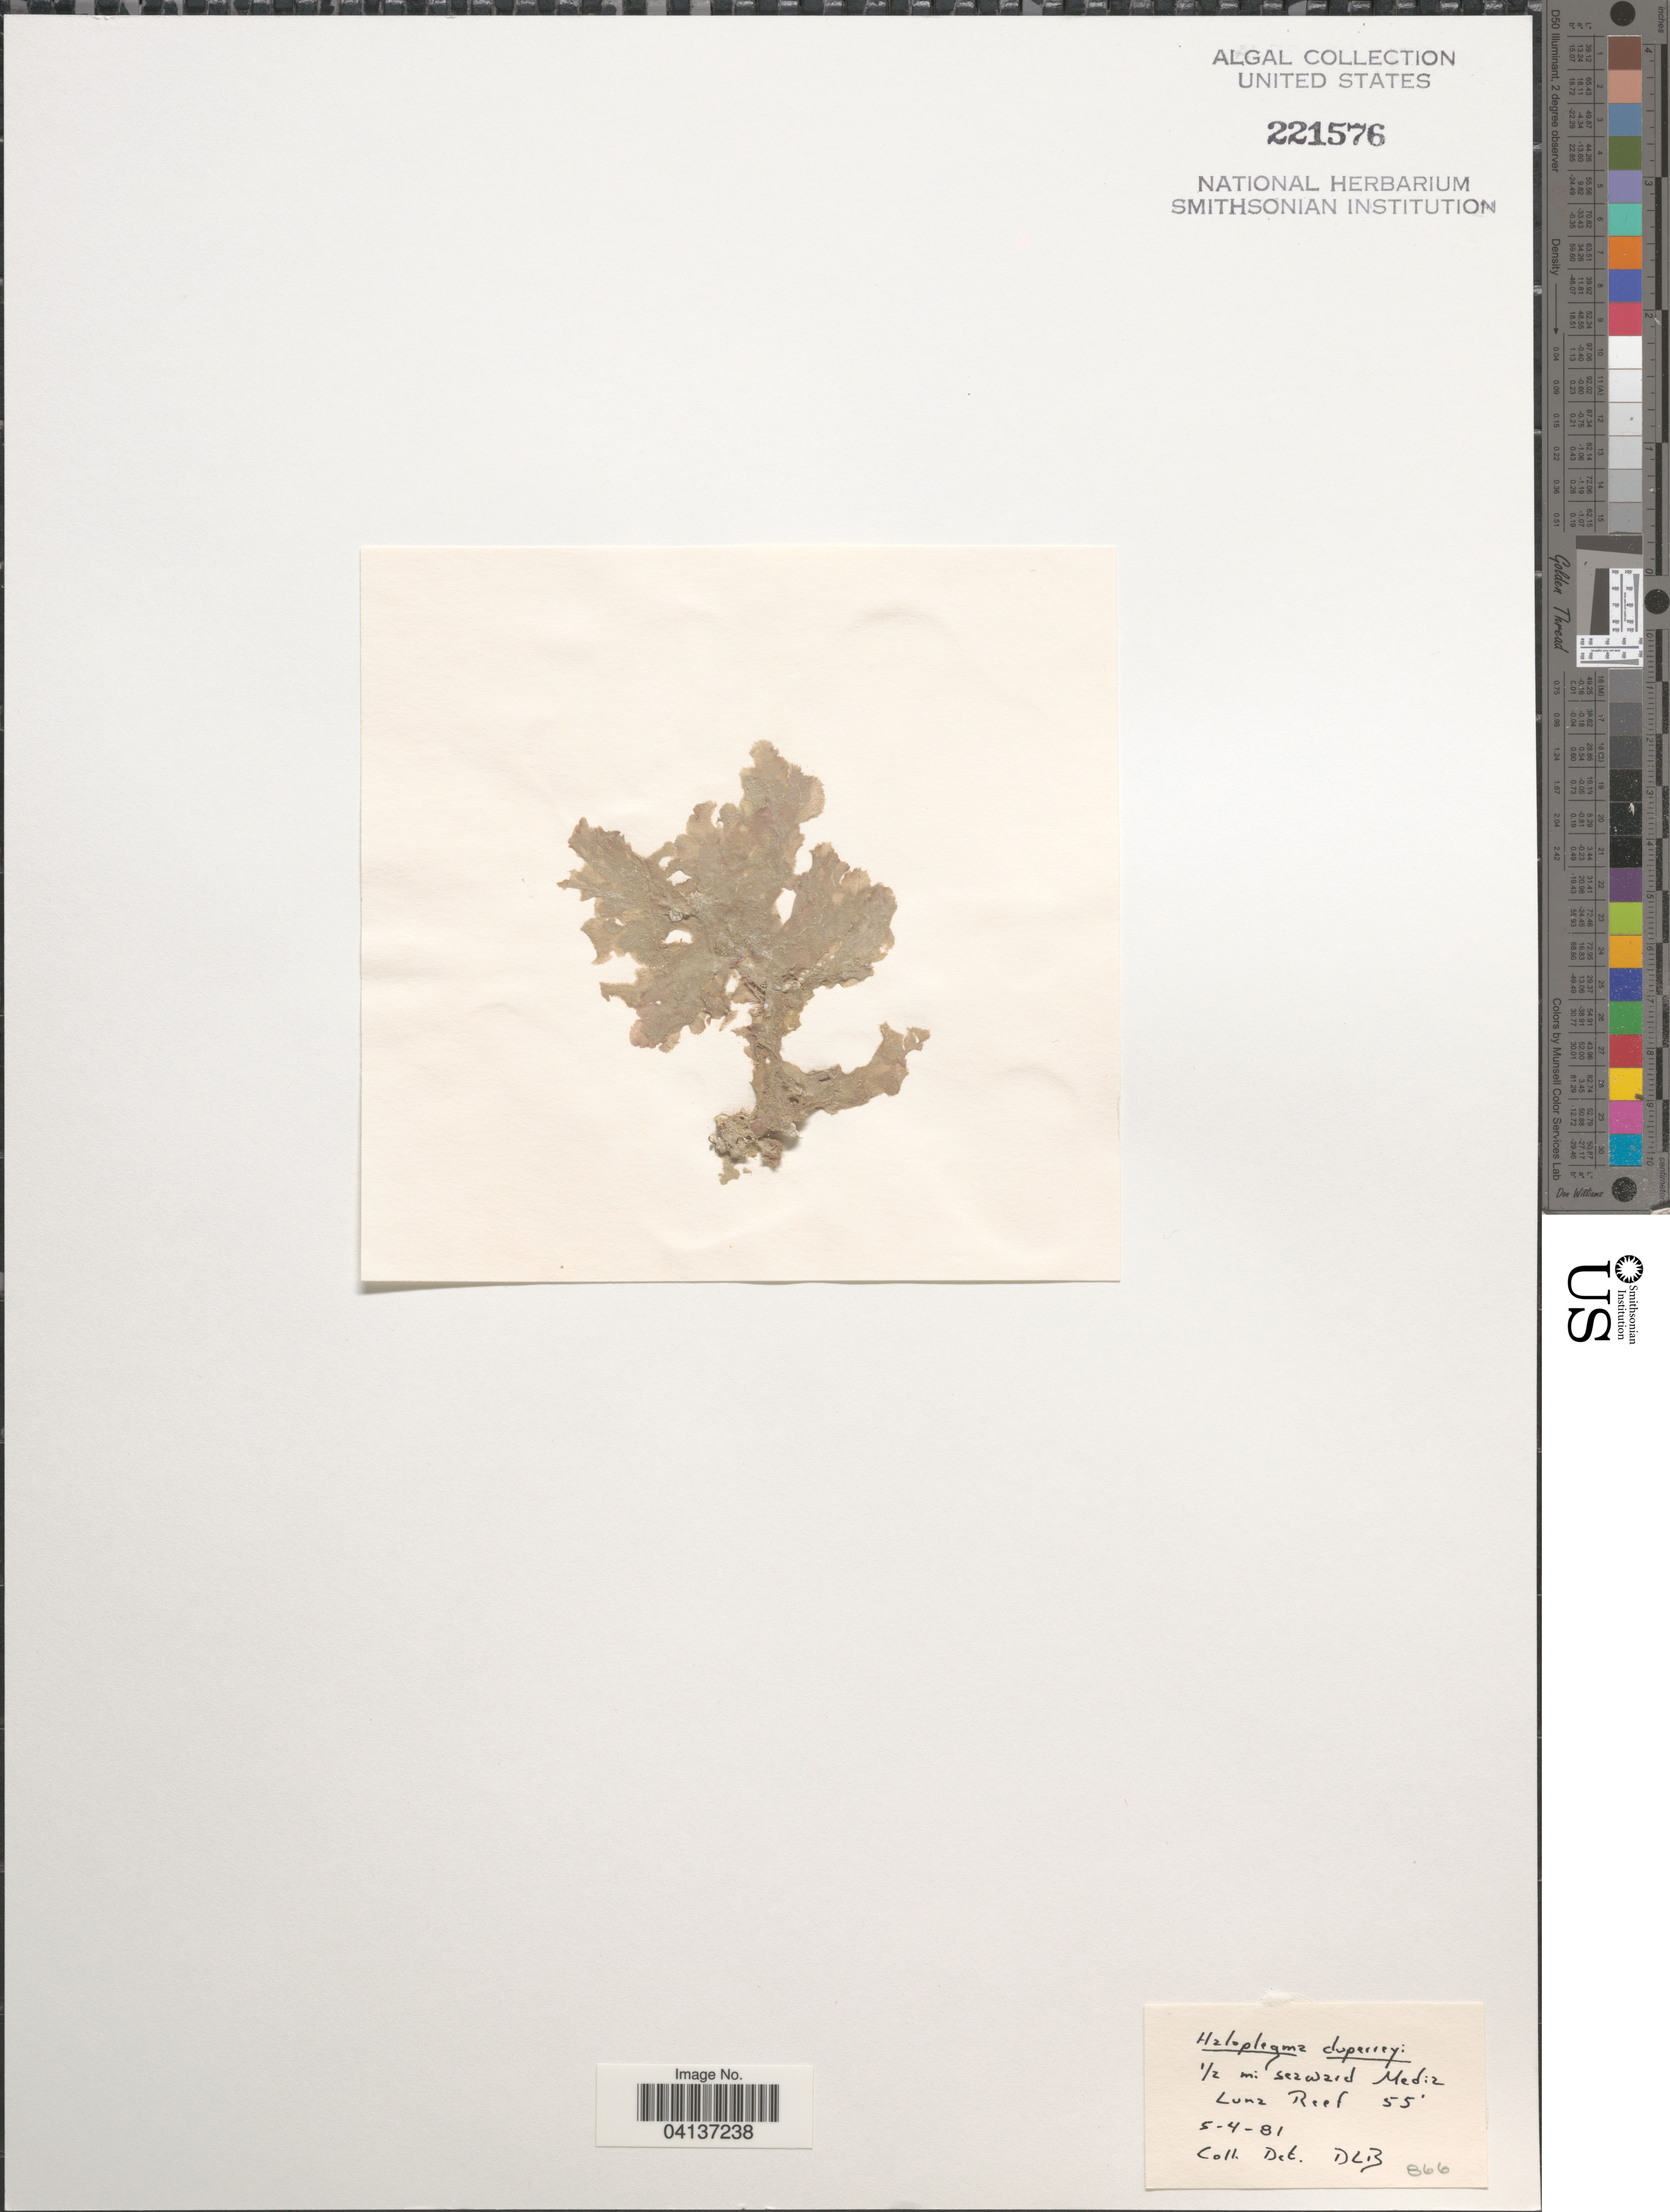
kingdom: Plantae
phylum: Rhodophyta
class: Florideophyceae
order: Ceramiales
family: Wrangeliaceae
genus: Haloplegma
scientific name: Haloplegma duperreyi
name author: Mont.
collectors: D. L. B.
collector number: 866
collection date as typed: Transcribed d/m/y: 4/5/81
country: Puerto Rico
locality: ½ mi seaward Media Luna Reef.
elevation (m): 17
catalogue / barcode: US 221576